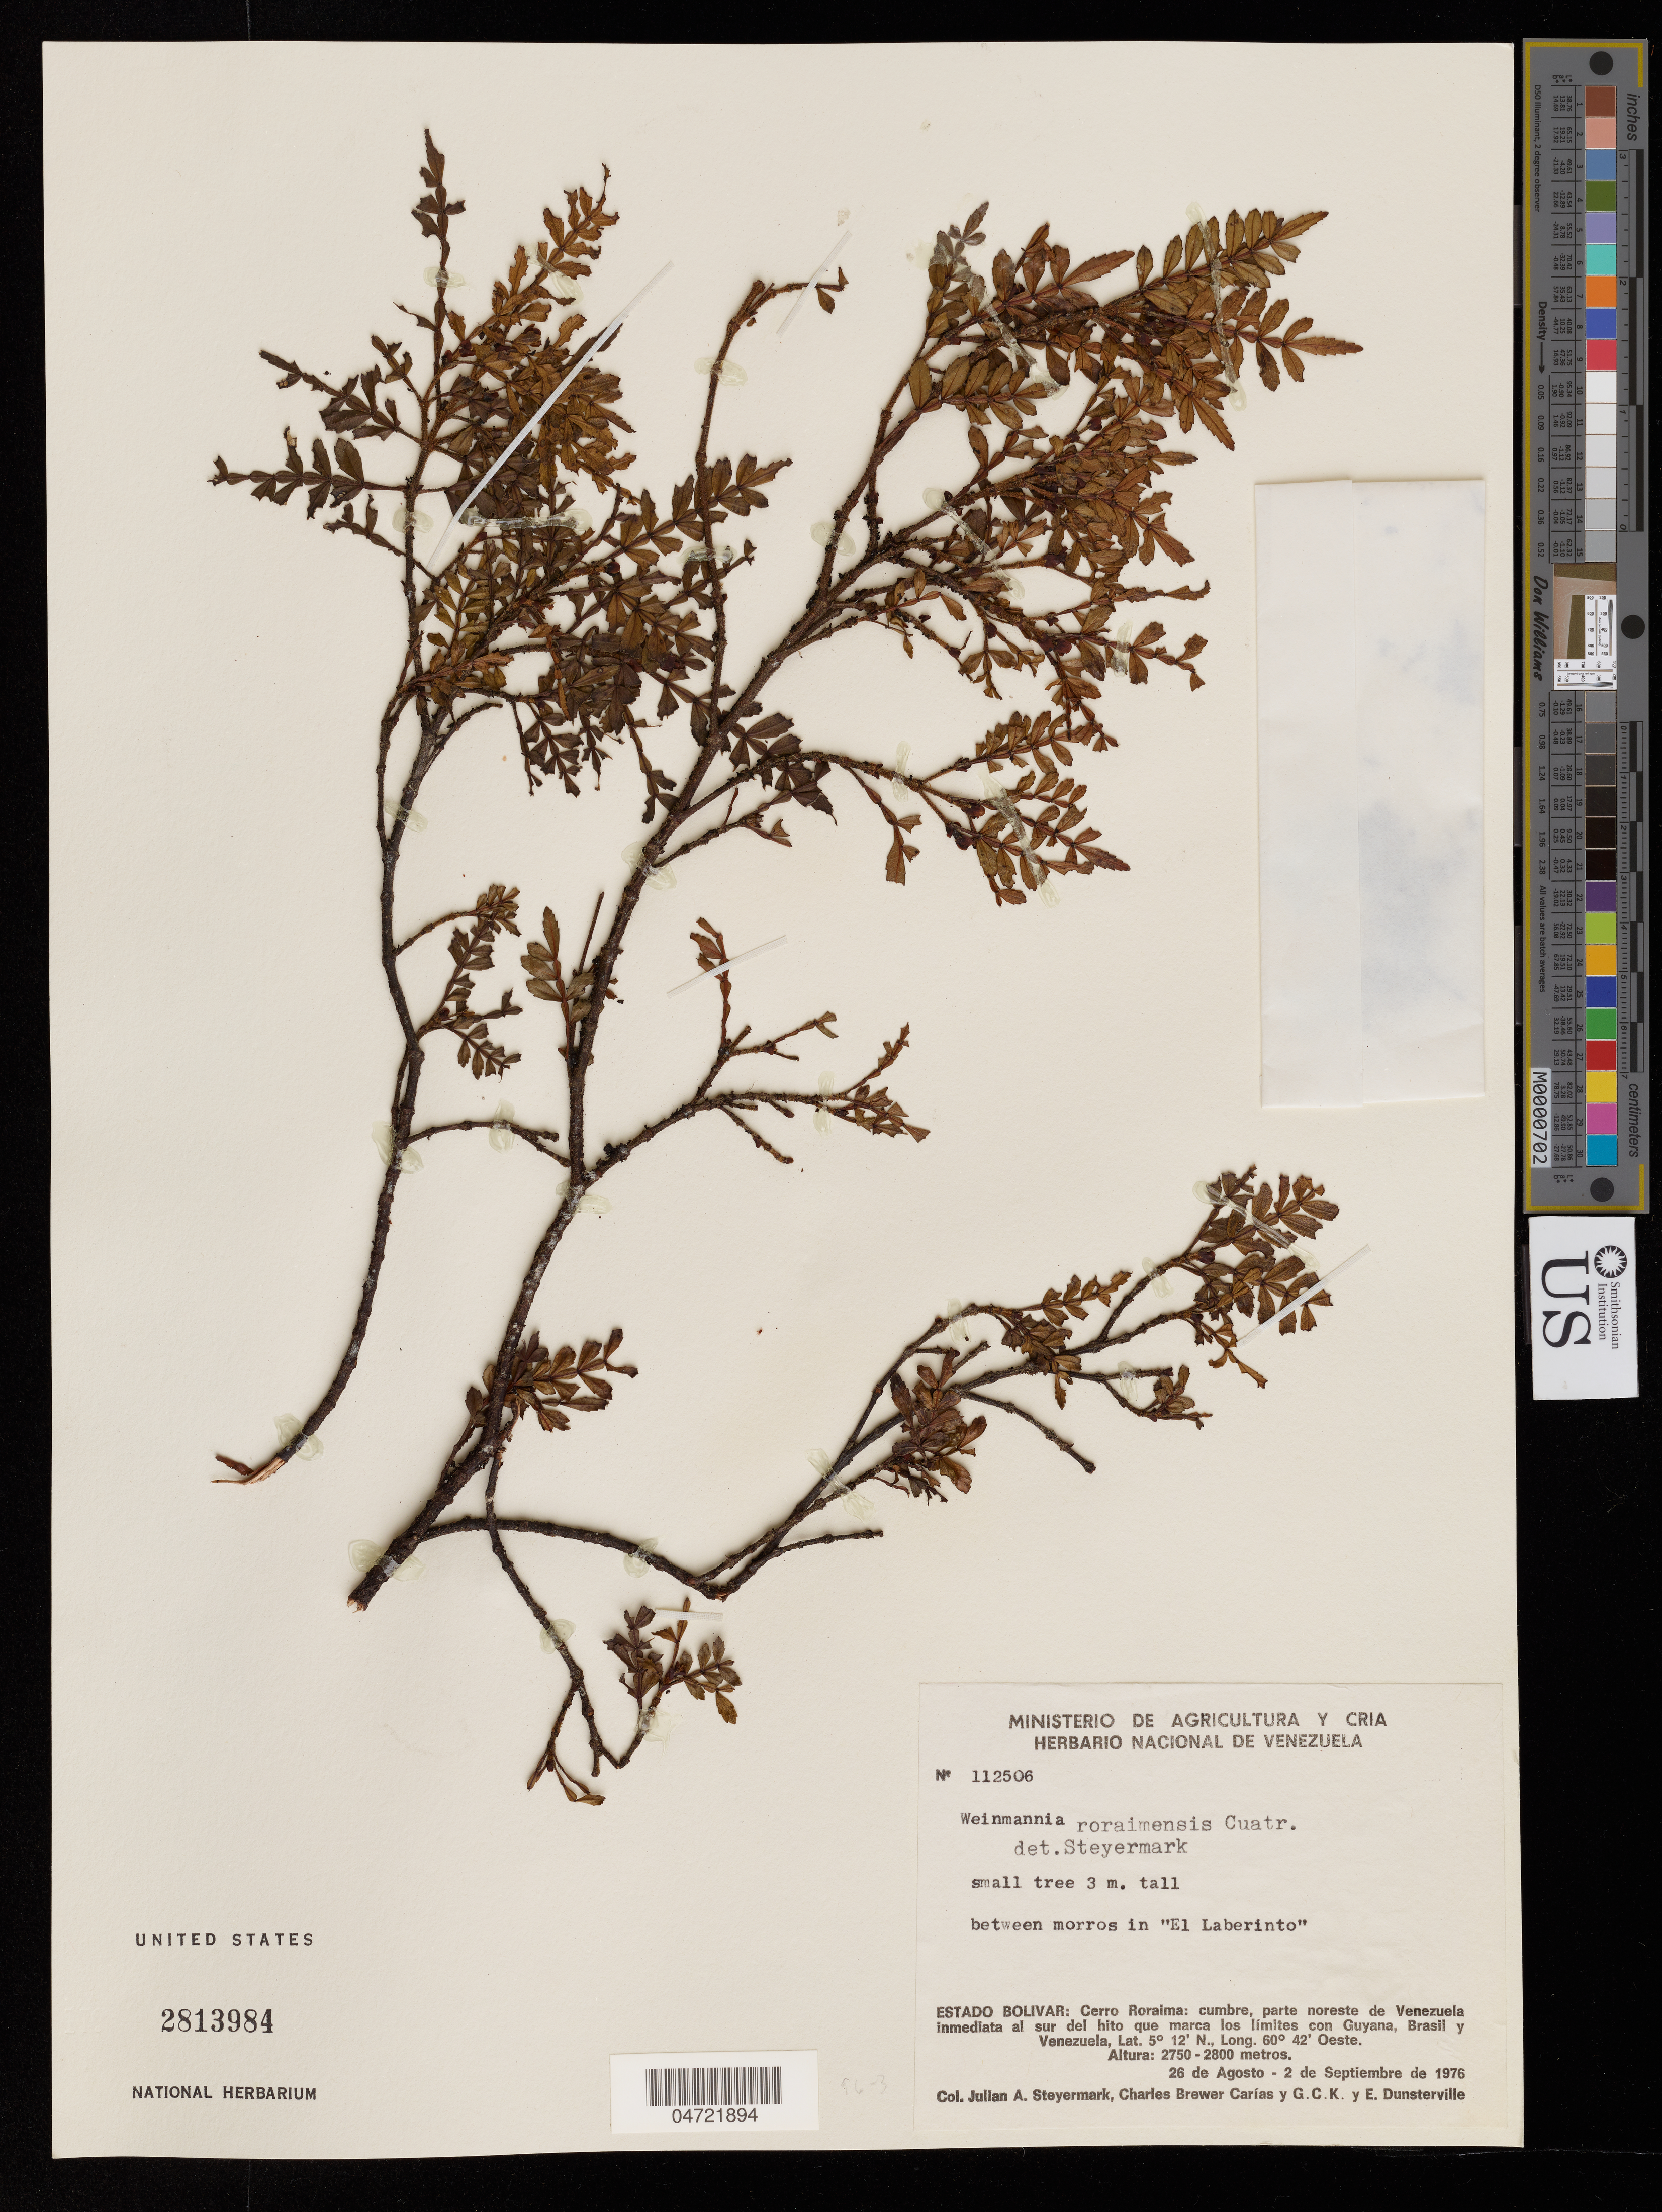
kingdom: Plantae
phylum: Tracheophyta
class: Magnoliopsida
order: Oxalidales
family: Cunoniaceae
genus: Weinmannia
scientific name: Weinmannia roraimensis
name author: Cuatrec.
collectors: J. Steyermark, C. Brewer-Carias, G. C. K. Dunsterville & E. Dunsterville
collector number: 112506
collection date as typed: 26-Aug-76 to 2-Sep-76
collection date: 1976-08-26/1976-09-02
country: Venezuela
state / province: Bolívar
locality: Cerro Roraima: cumbre, parte NO de Venezuela inmediata al S del hito que marca los limites con Guyana, Brasil, y Venezuela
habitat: Between morros in "El Laberinto"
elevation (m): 2750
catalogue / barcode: US 2813984